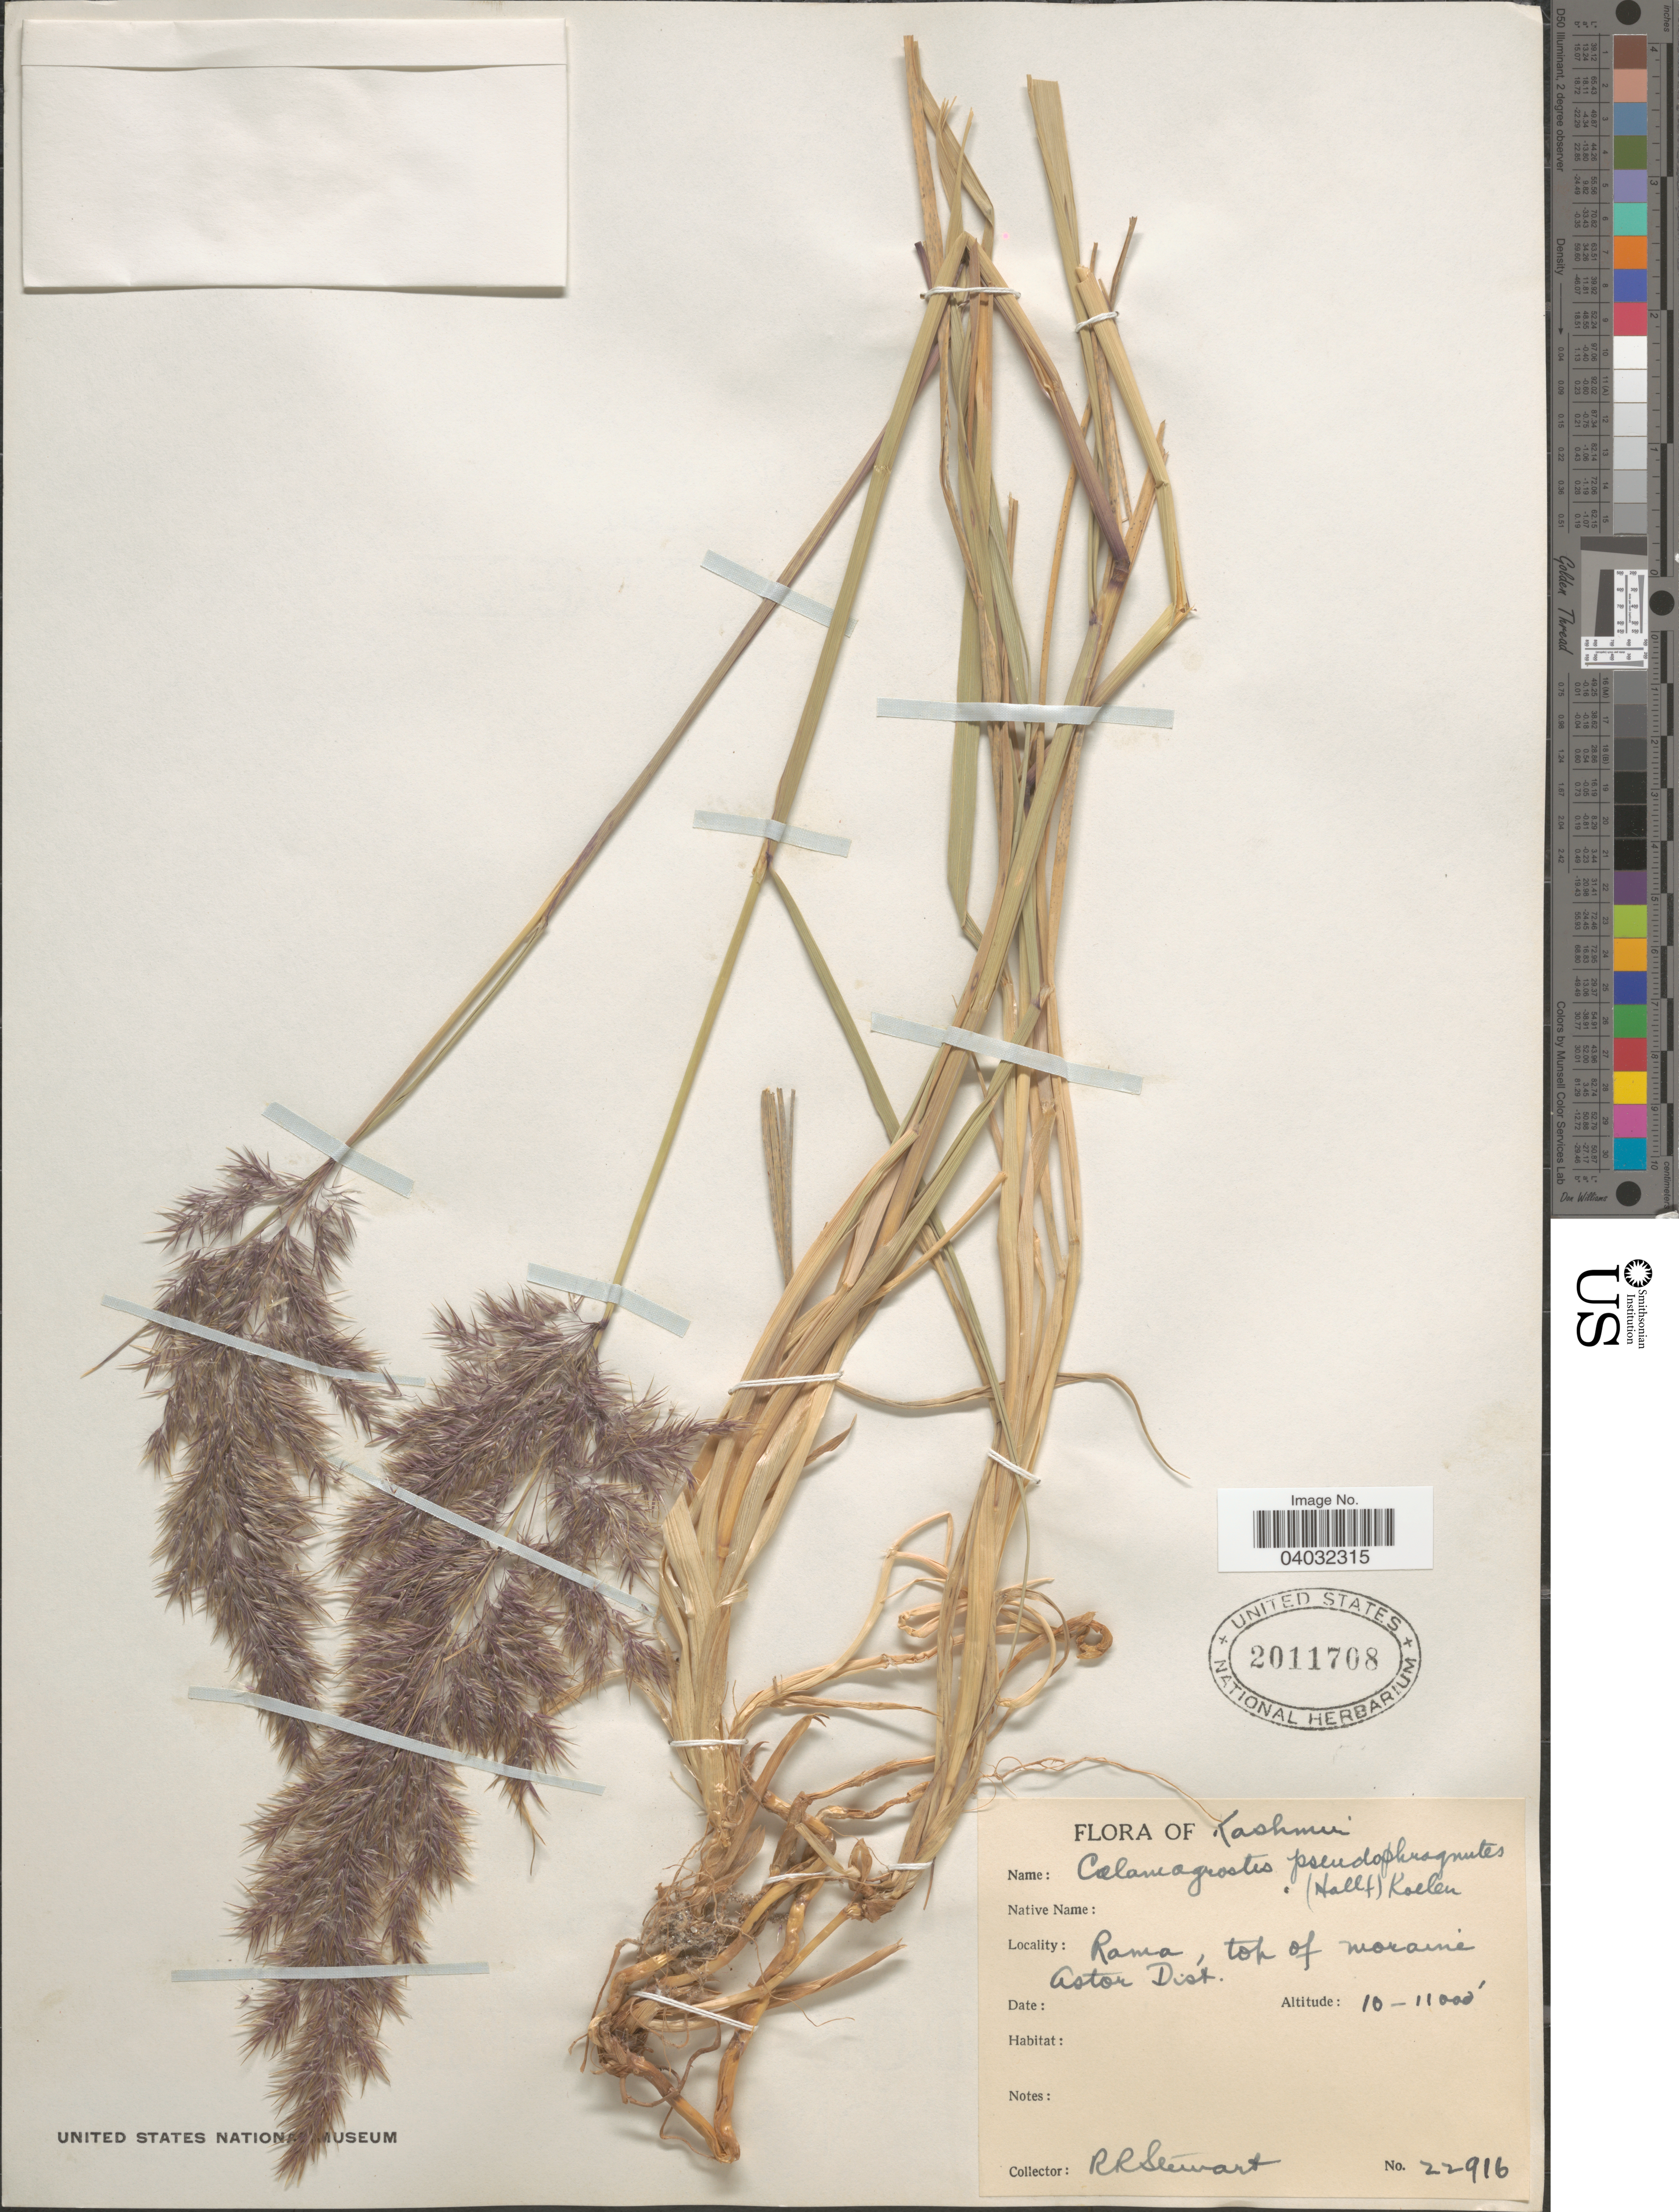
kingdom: Plantae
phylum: Tracheophyta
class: Liliopsida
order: Poales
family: Poaceae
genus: Calamagrostis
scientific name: Calamagrostis pseudophragmites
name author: (Haller f.) Koeler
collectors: R. Stewart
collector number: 22916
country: India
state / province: Jammu and Kashmir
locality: Kashmir. Roma. Astor Dist.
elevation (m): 3048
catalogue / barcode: US 2011708